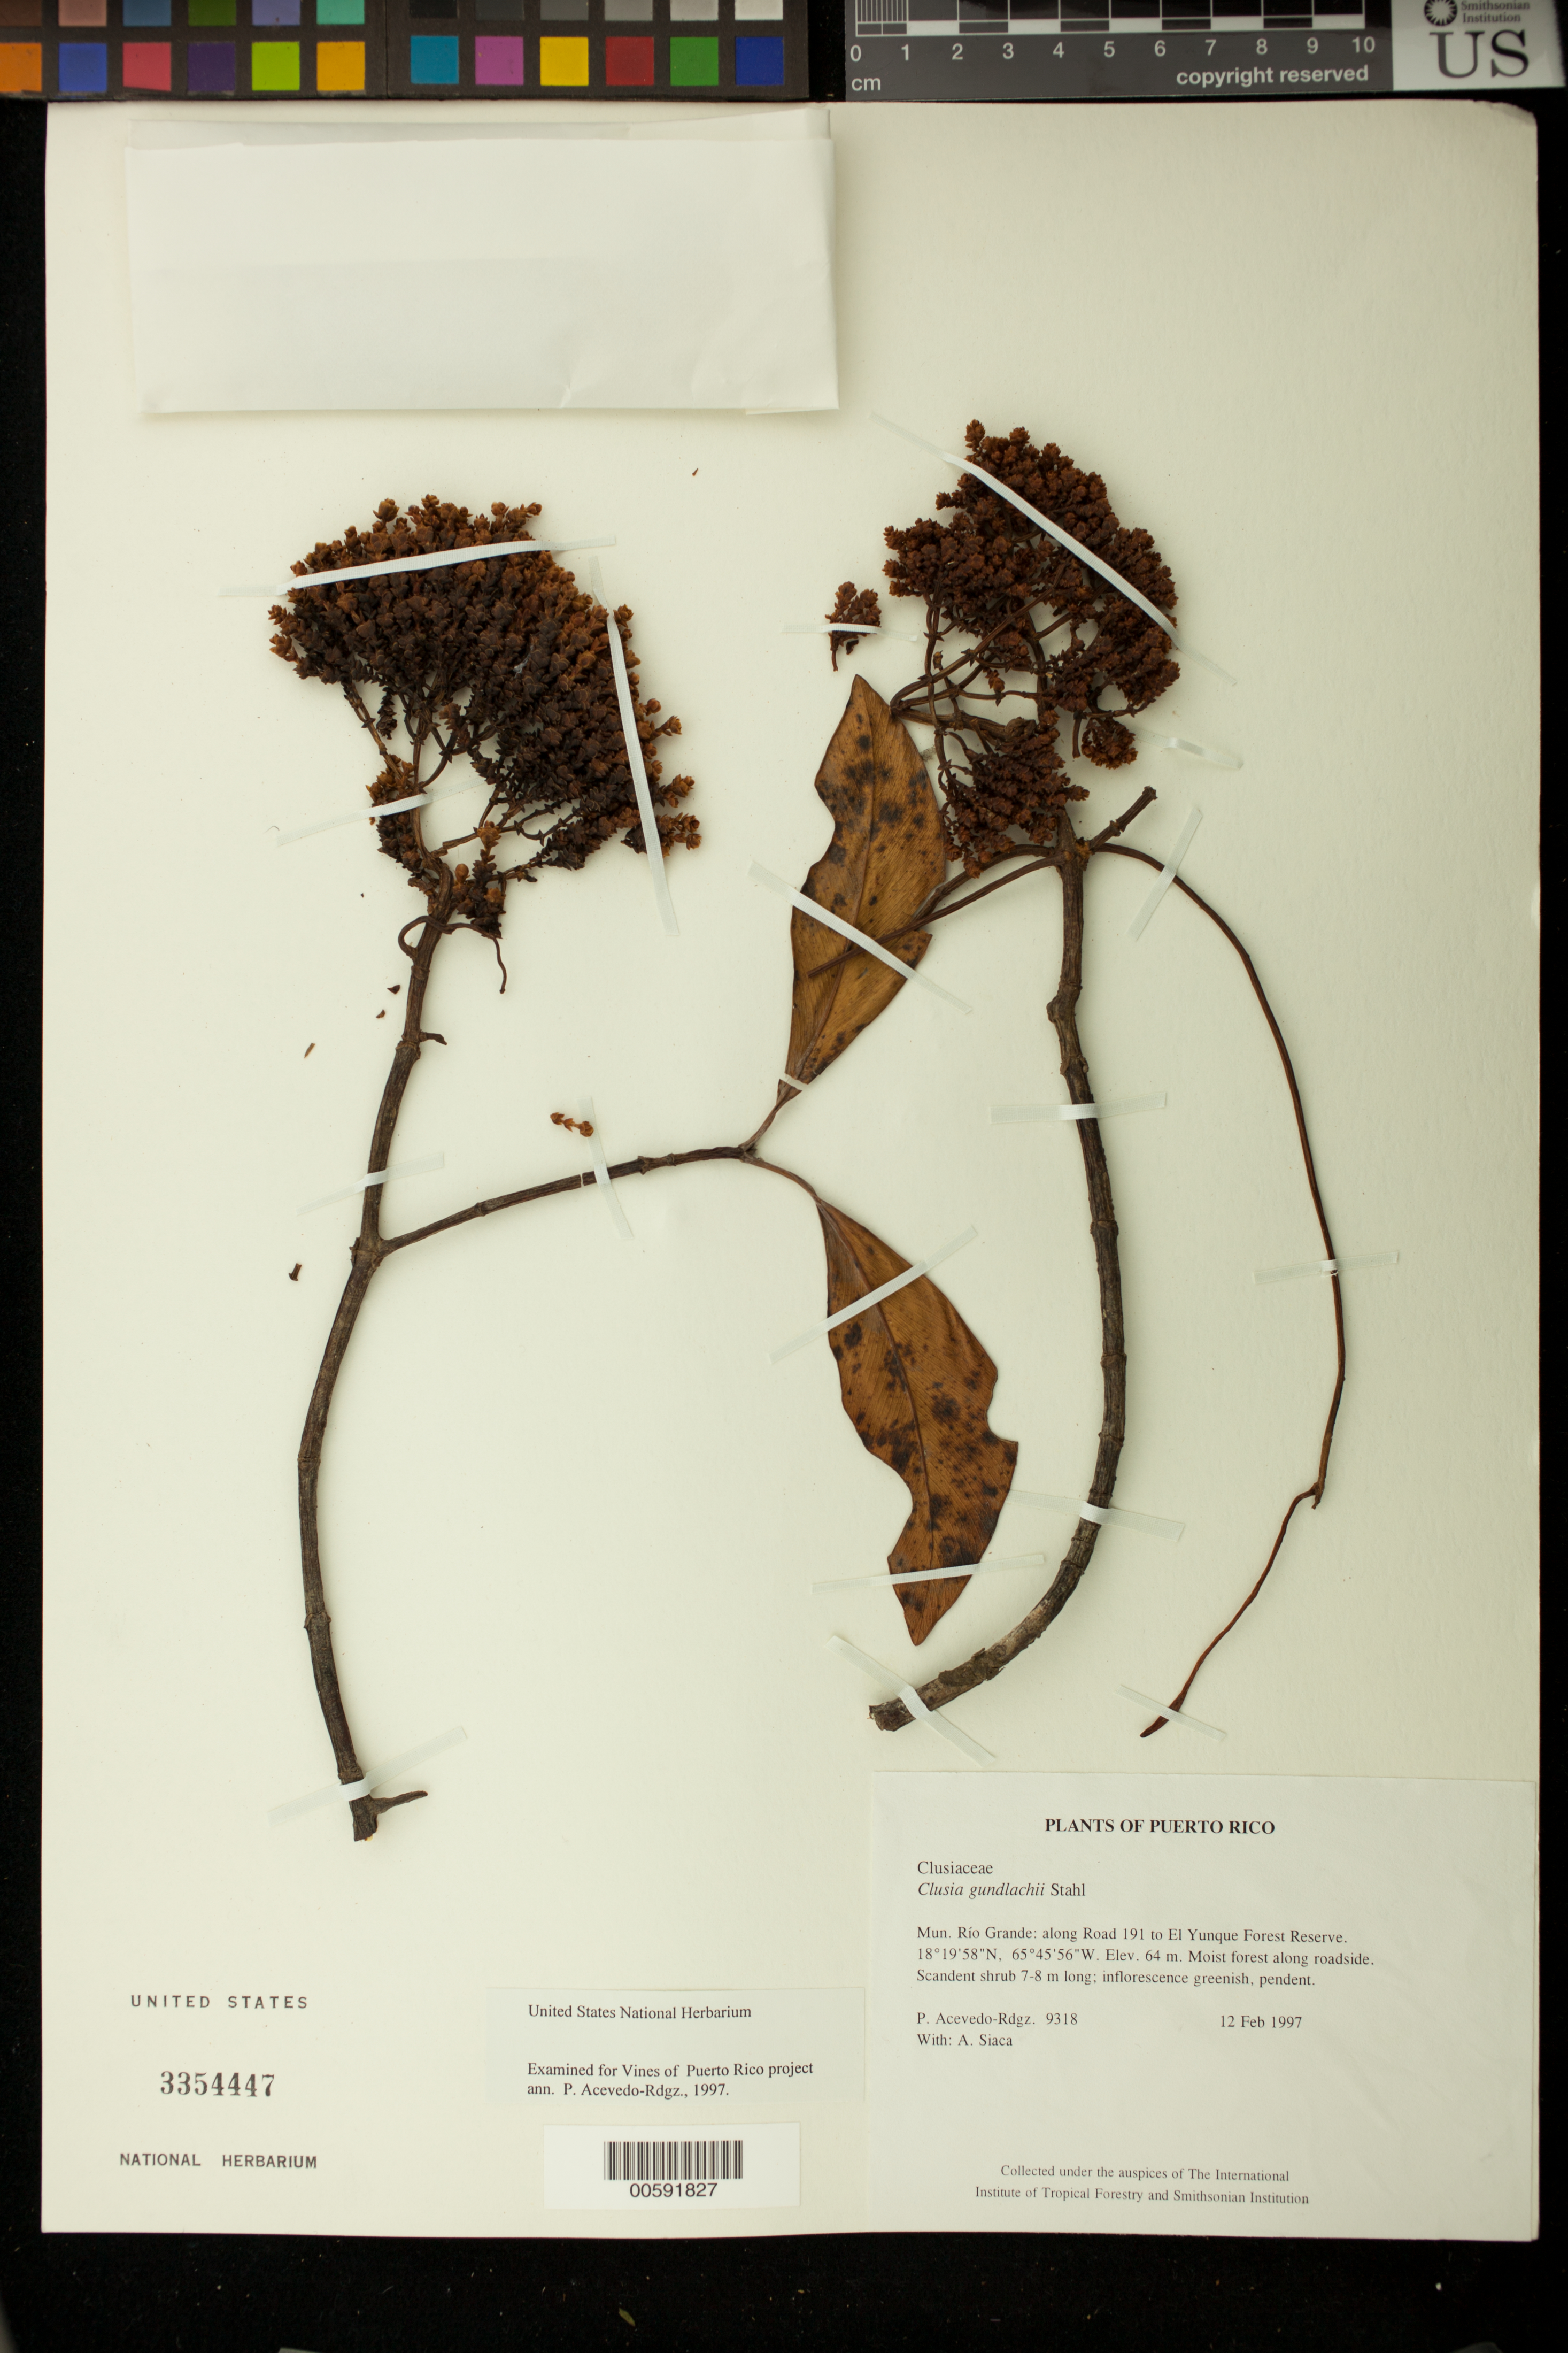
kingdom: Plantae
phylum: Tracheophyta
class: Magnoliopsida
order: Malpighiales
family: Clusiaceae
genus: Clusia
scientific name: Clusia gundlachii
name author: A. Stahl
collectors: P. Acevedo-Rodr. & A. Siaca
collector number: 9318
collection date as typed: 12 Feb 1997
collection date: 1997-02-12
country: Puerto Rico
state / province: Río Grande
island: Puerto Rico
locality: Río Grande: along Road 191 to El Yunque Forest Reserve.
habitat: Moist forest along roadside.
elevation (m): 64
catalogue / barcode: US 3354447